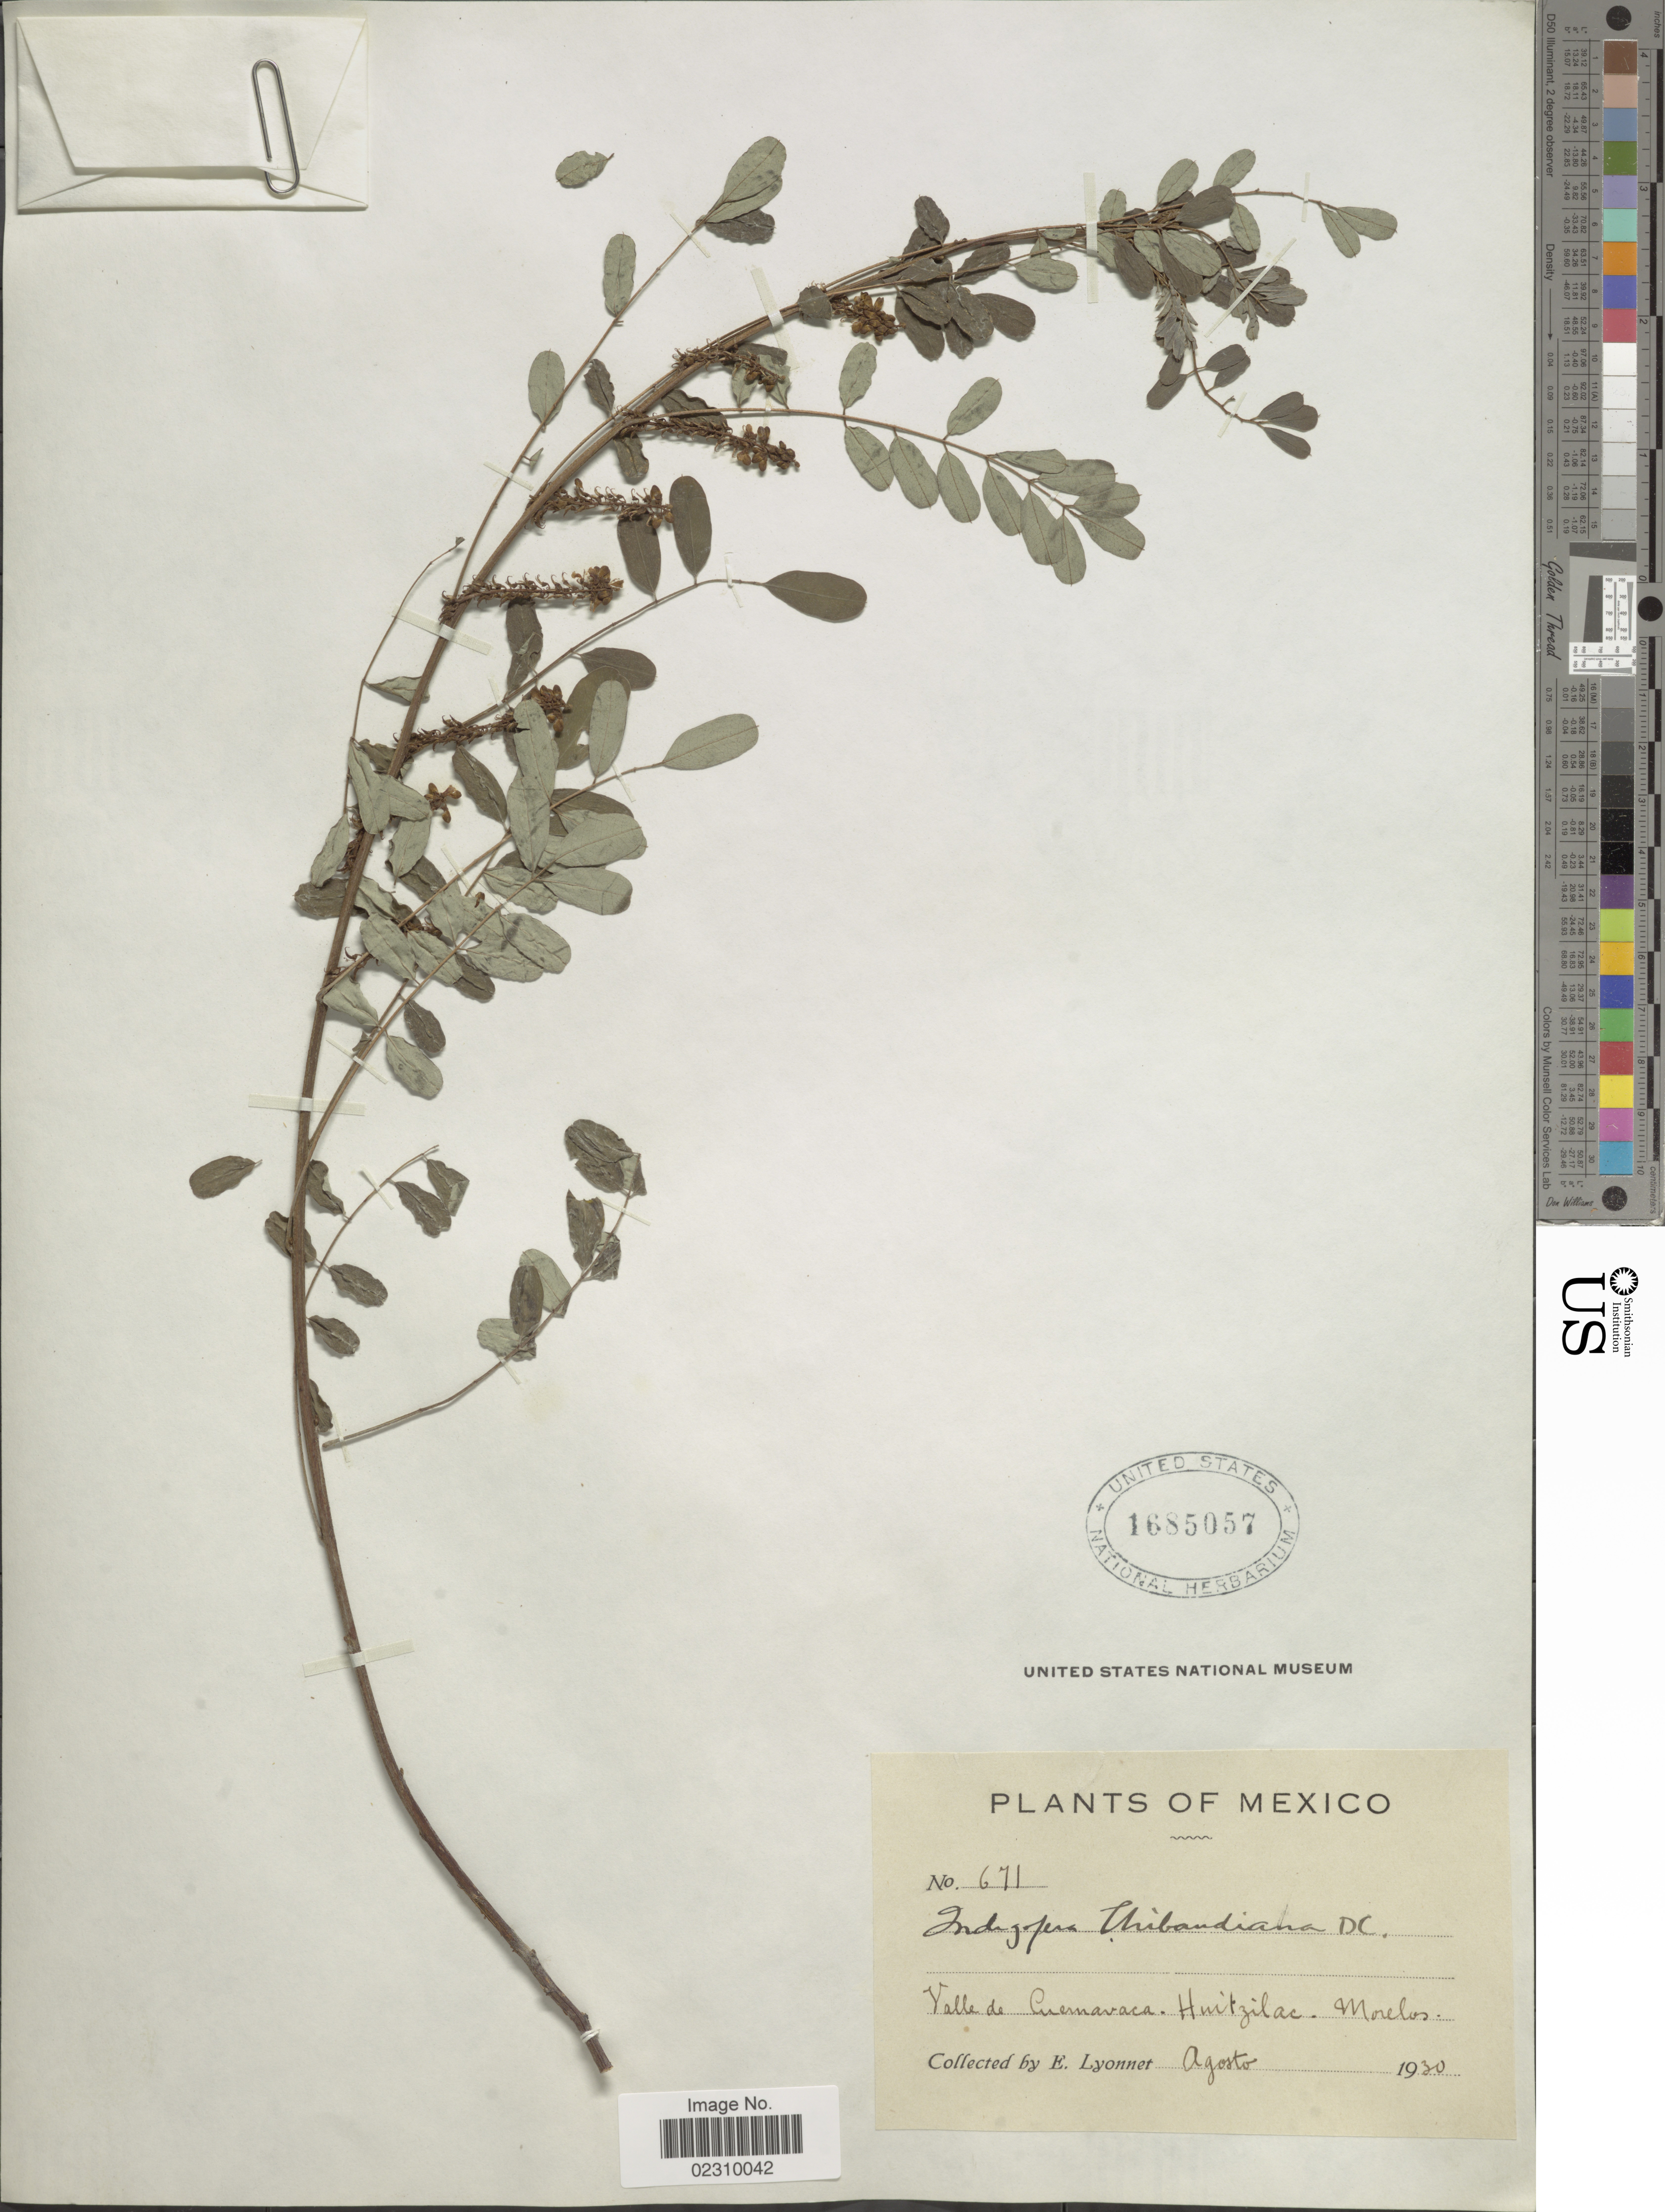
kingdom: Plantae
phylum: Tracheophyta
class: Magnoliopsida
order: Fabales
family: Fabaceae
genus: Indigofera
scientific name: Indigofera thibaudiana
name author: DC.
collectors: E. Lyonnet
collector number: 671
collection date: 1930-08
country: Mexico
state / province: Morelos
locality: Valle de Cuemavaca. Huitzilac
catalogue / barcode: US 1685057